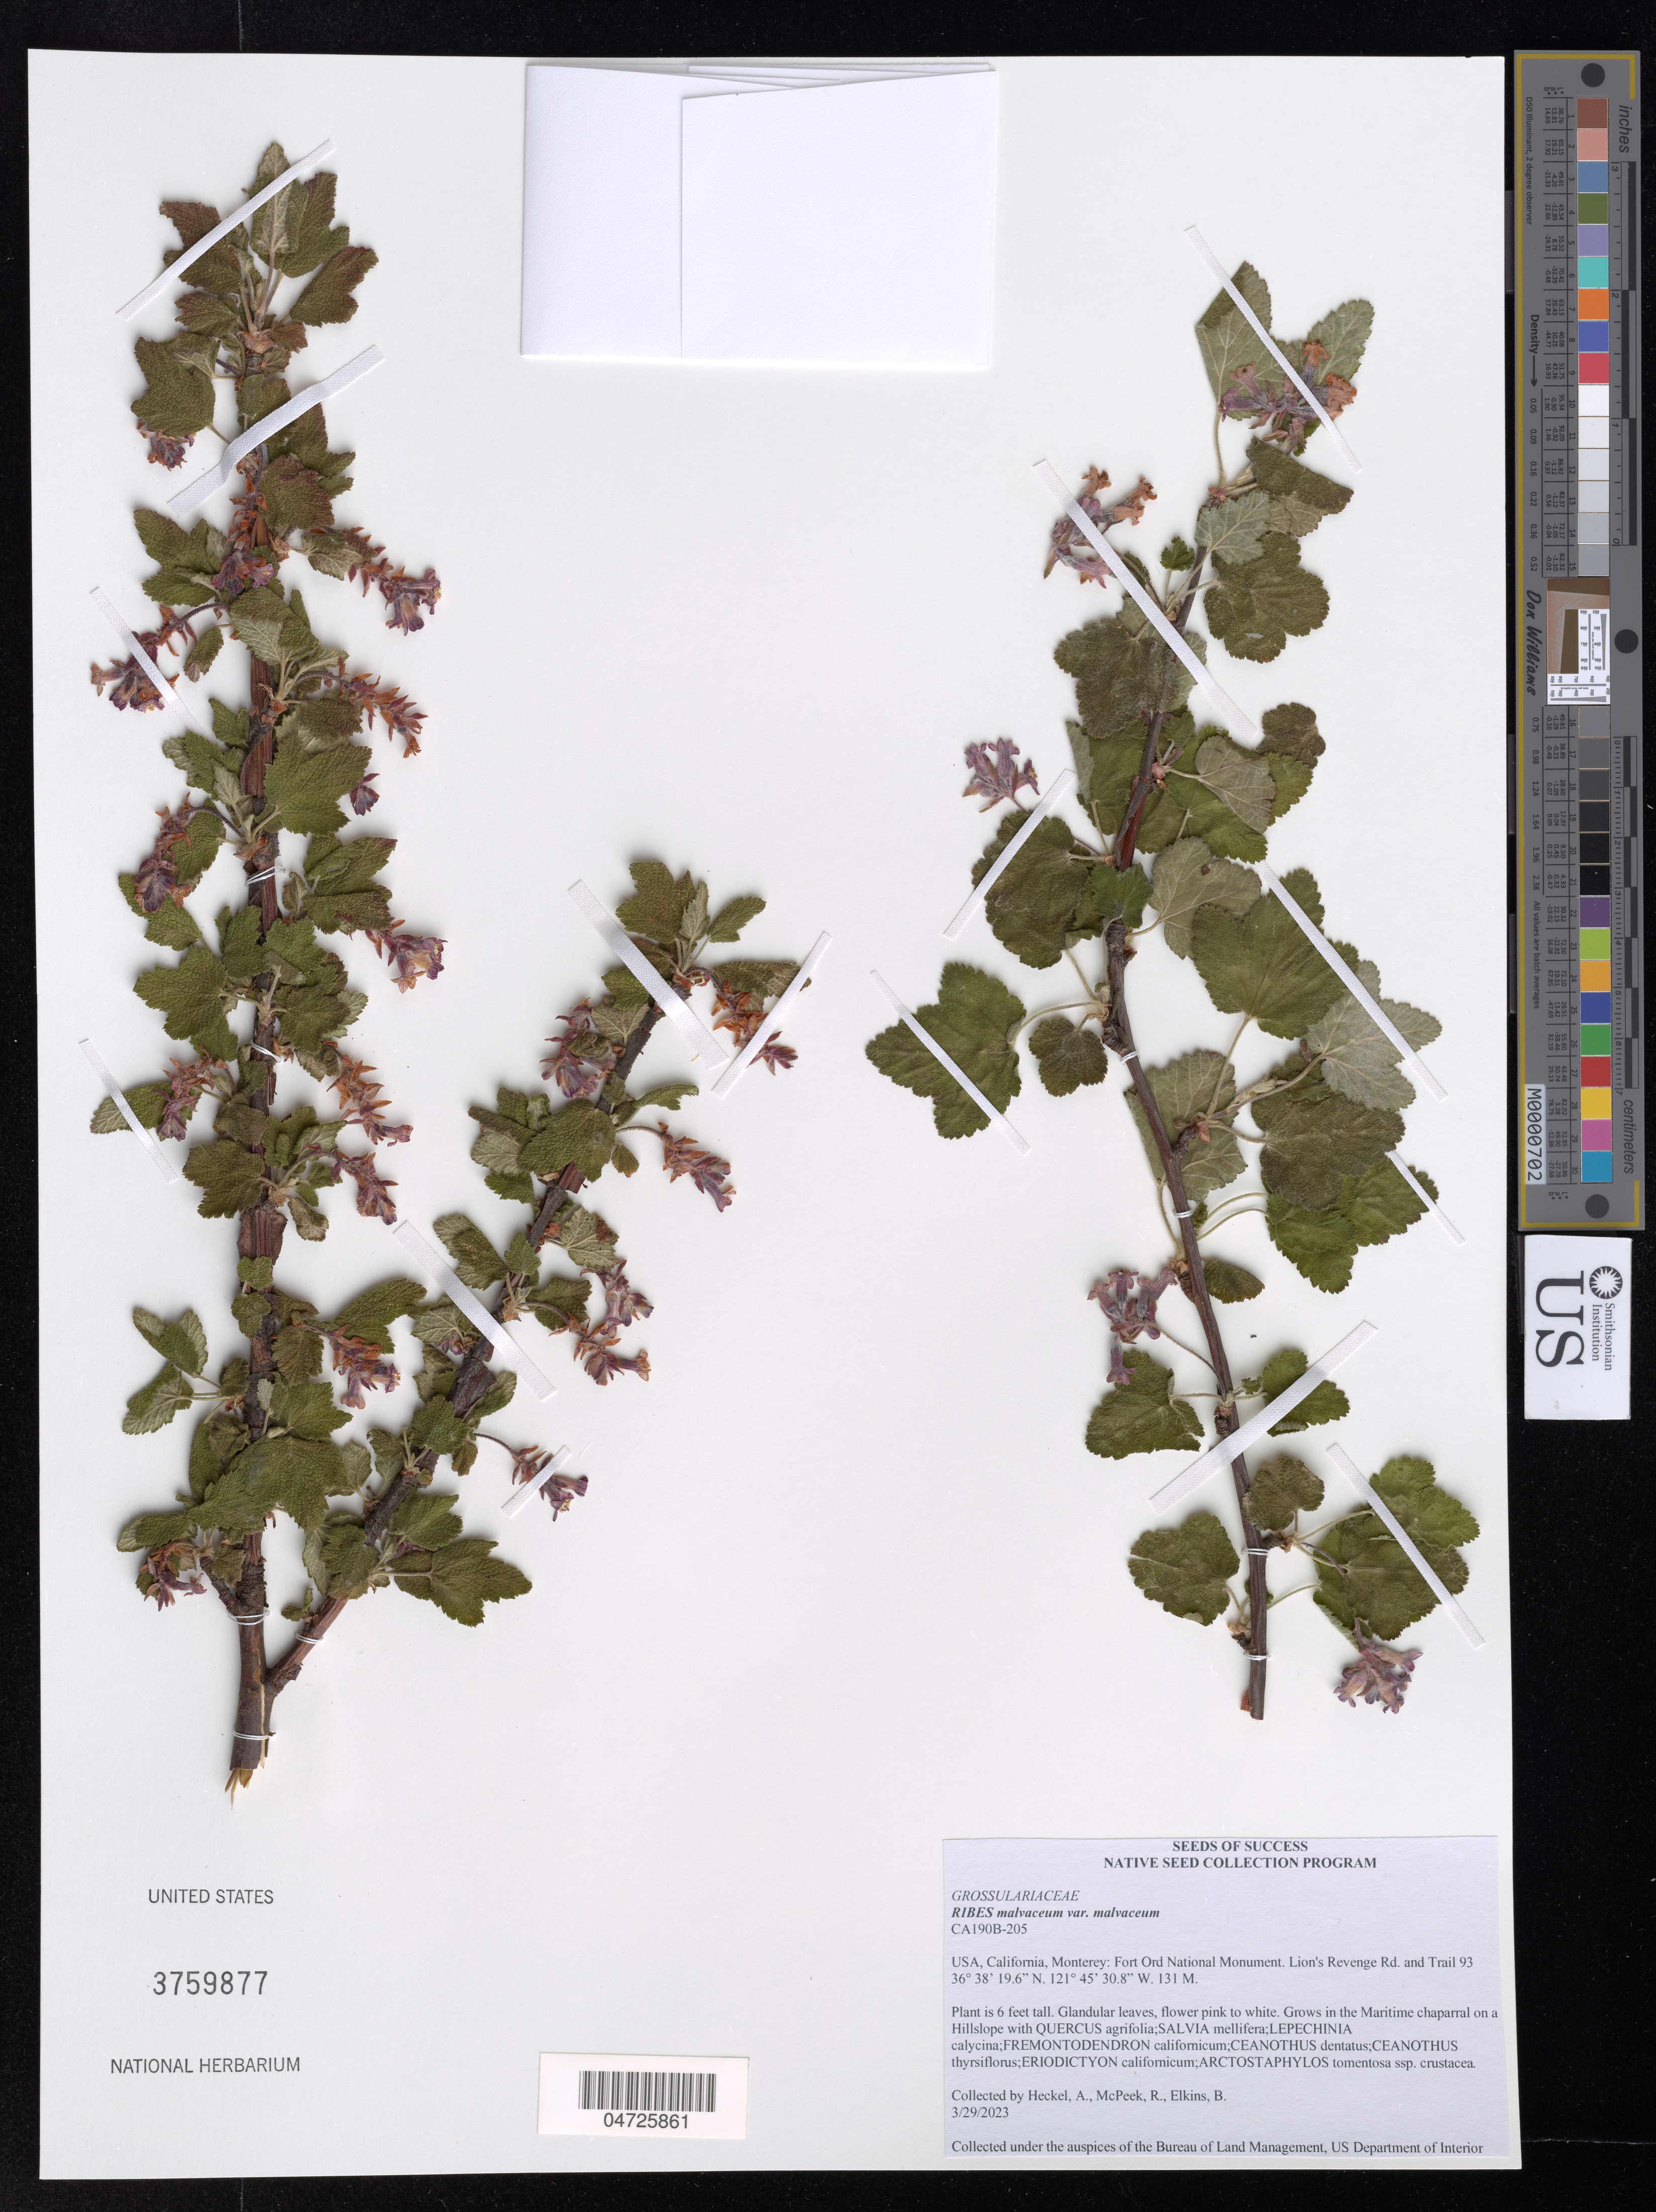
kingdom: Plantae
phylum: Tracheophyta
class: Magnoliopsida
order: Saxifragales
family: Grossulariaceae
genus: Ribes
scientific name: Ribes malvaceum var. malvaceum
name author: Sm.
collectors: A. Heckel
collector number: CA190B-205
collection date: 2023-03-29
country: United States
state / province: California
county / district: Monterey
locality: Monterey: Fort Ord National Monument. Lion's Revenge Rd. and Trail 93.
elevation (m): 131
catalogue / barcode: US 3759877